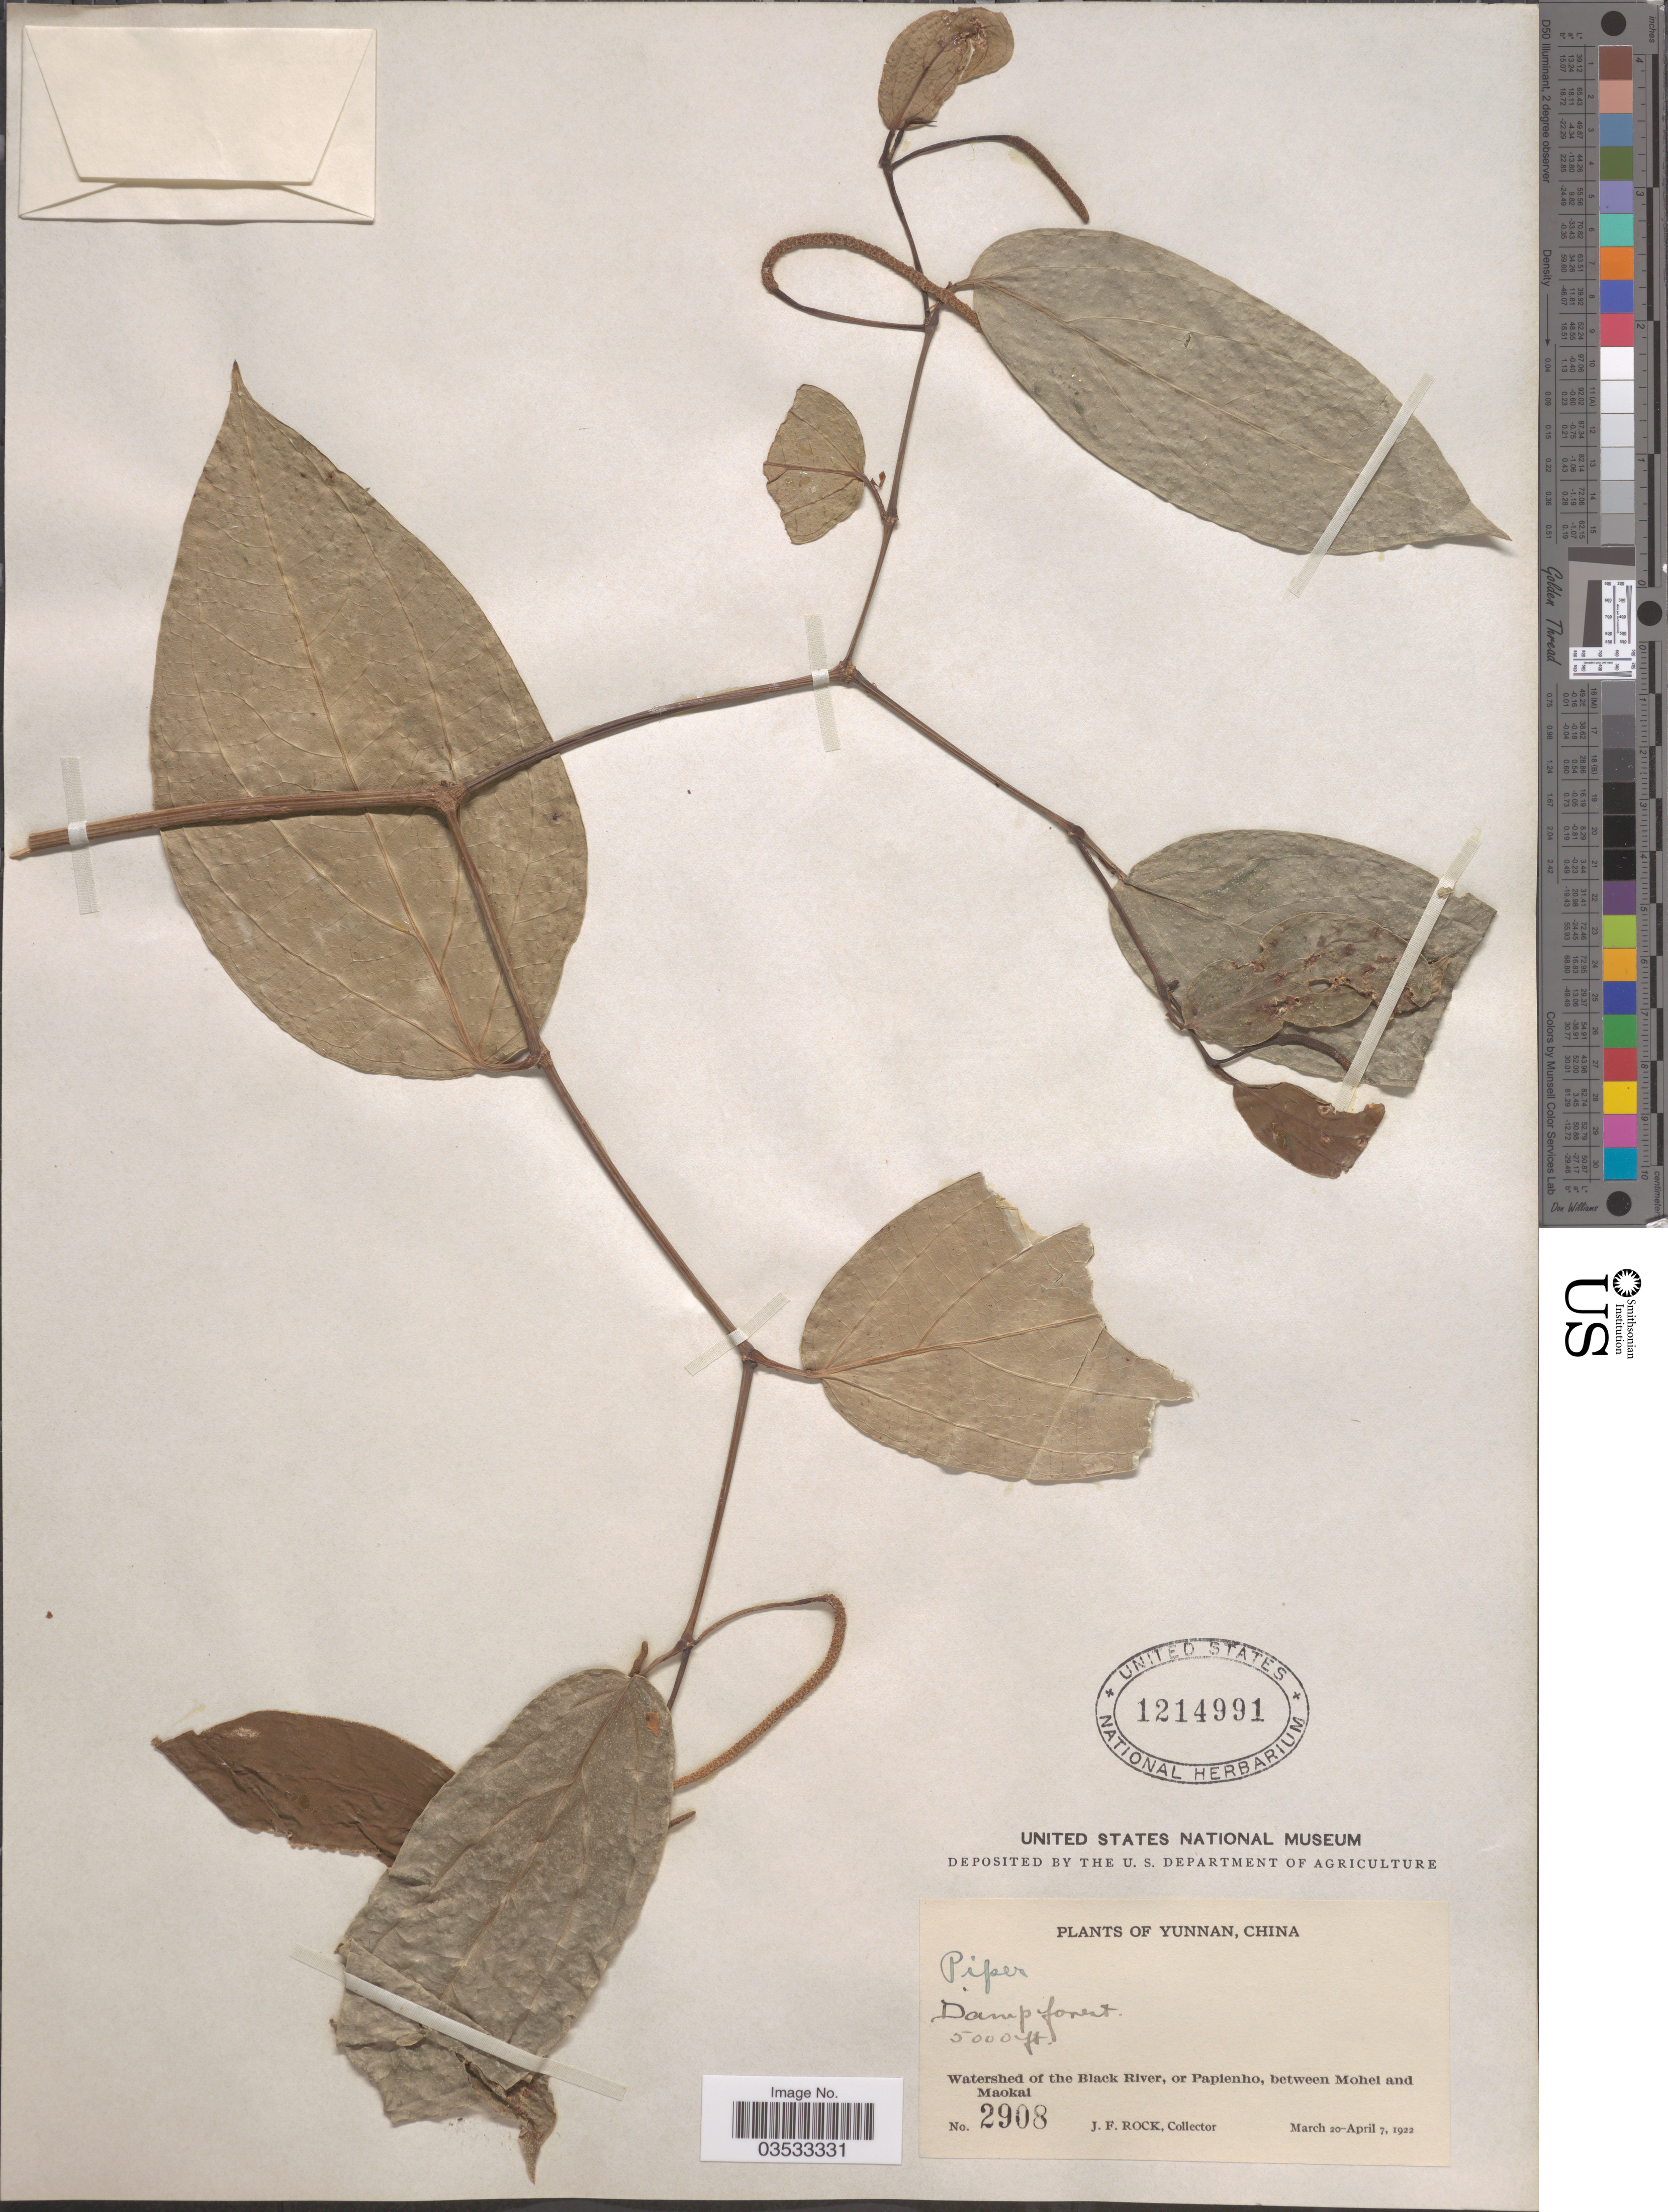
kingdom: Plantae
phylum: Tracheophyta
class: Magnoliopsida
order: Piperales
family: Piperaceae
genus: Piper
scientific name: Piper sp.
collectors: J. Rock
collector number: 2908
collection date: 1922-03-20/1922-04-07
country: China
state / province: Yunnan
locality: Watershed of Black River, or Papienho, between Mohei and Maokai.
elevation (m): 1524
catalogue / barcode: US 1214991